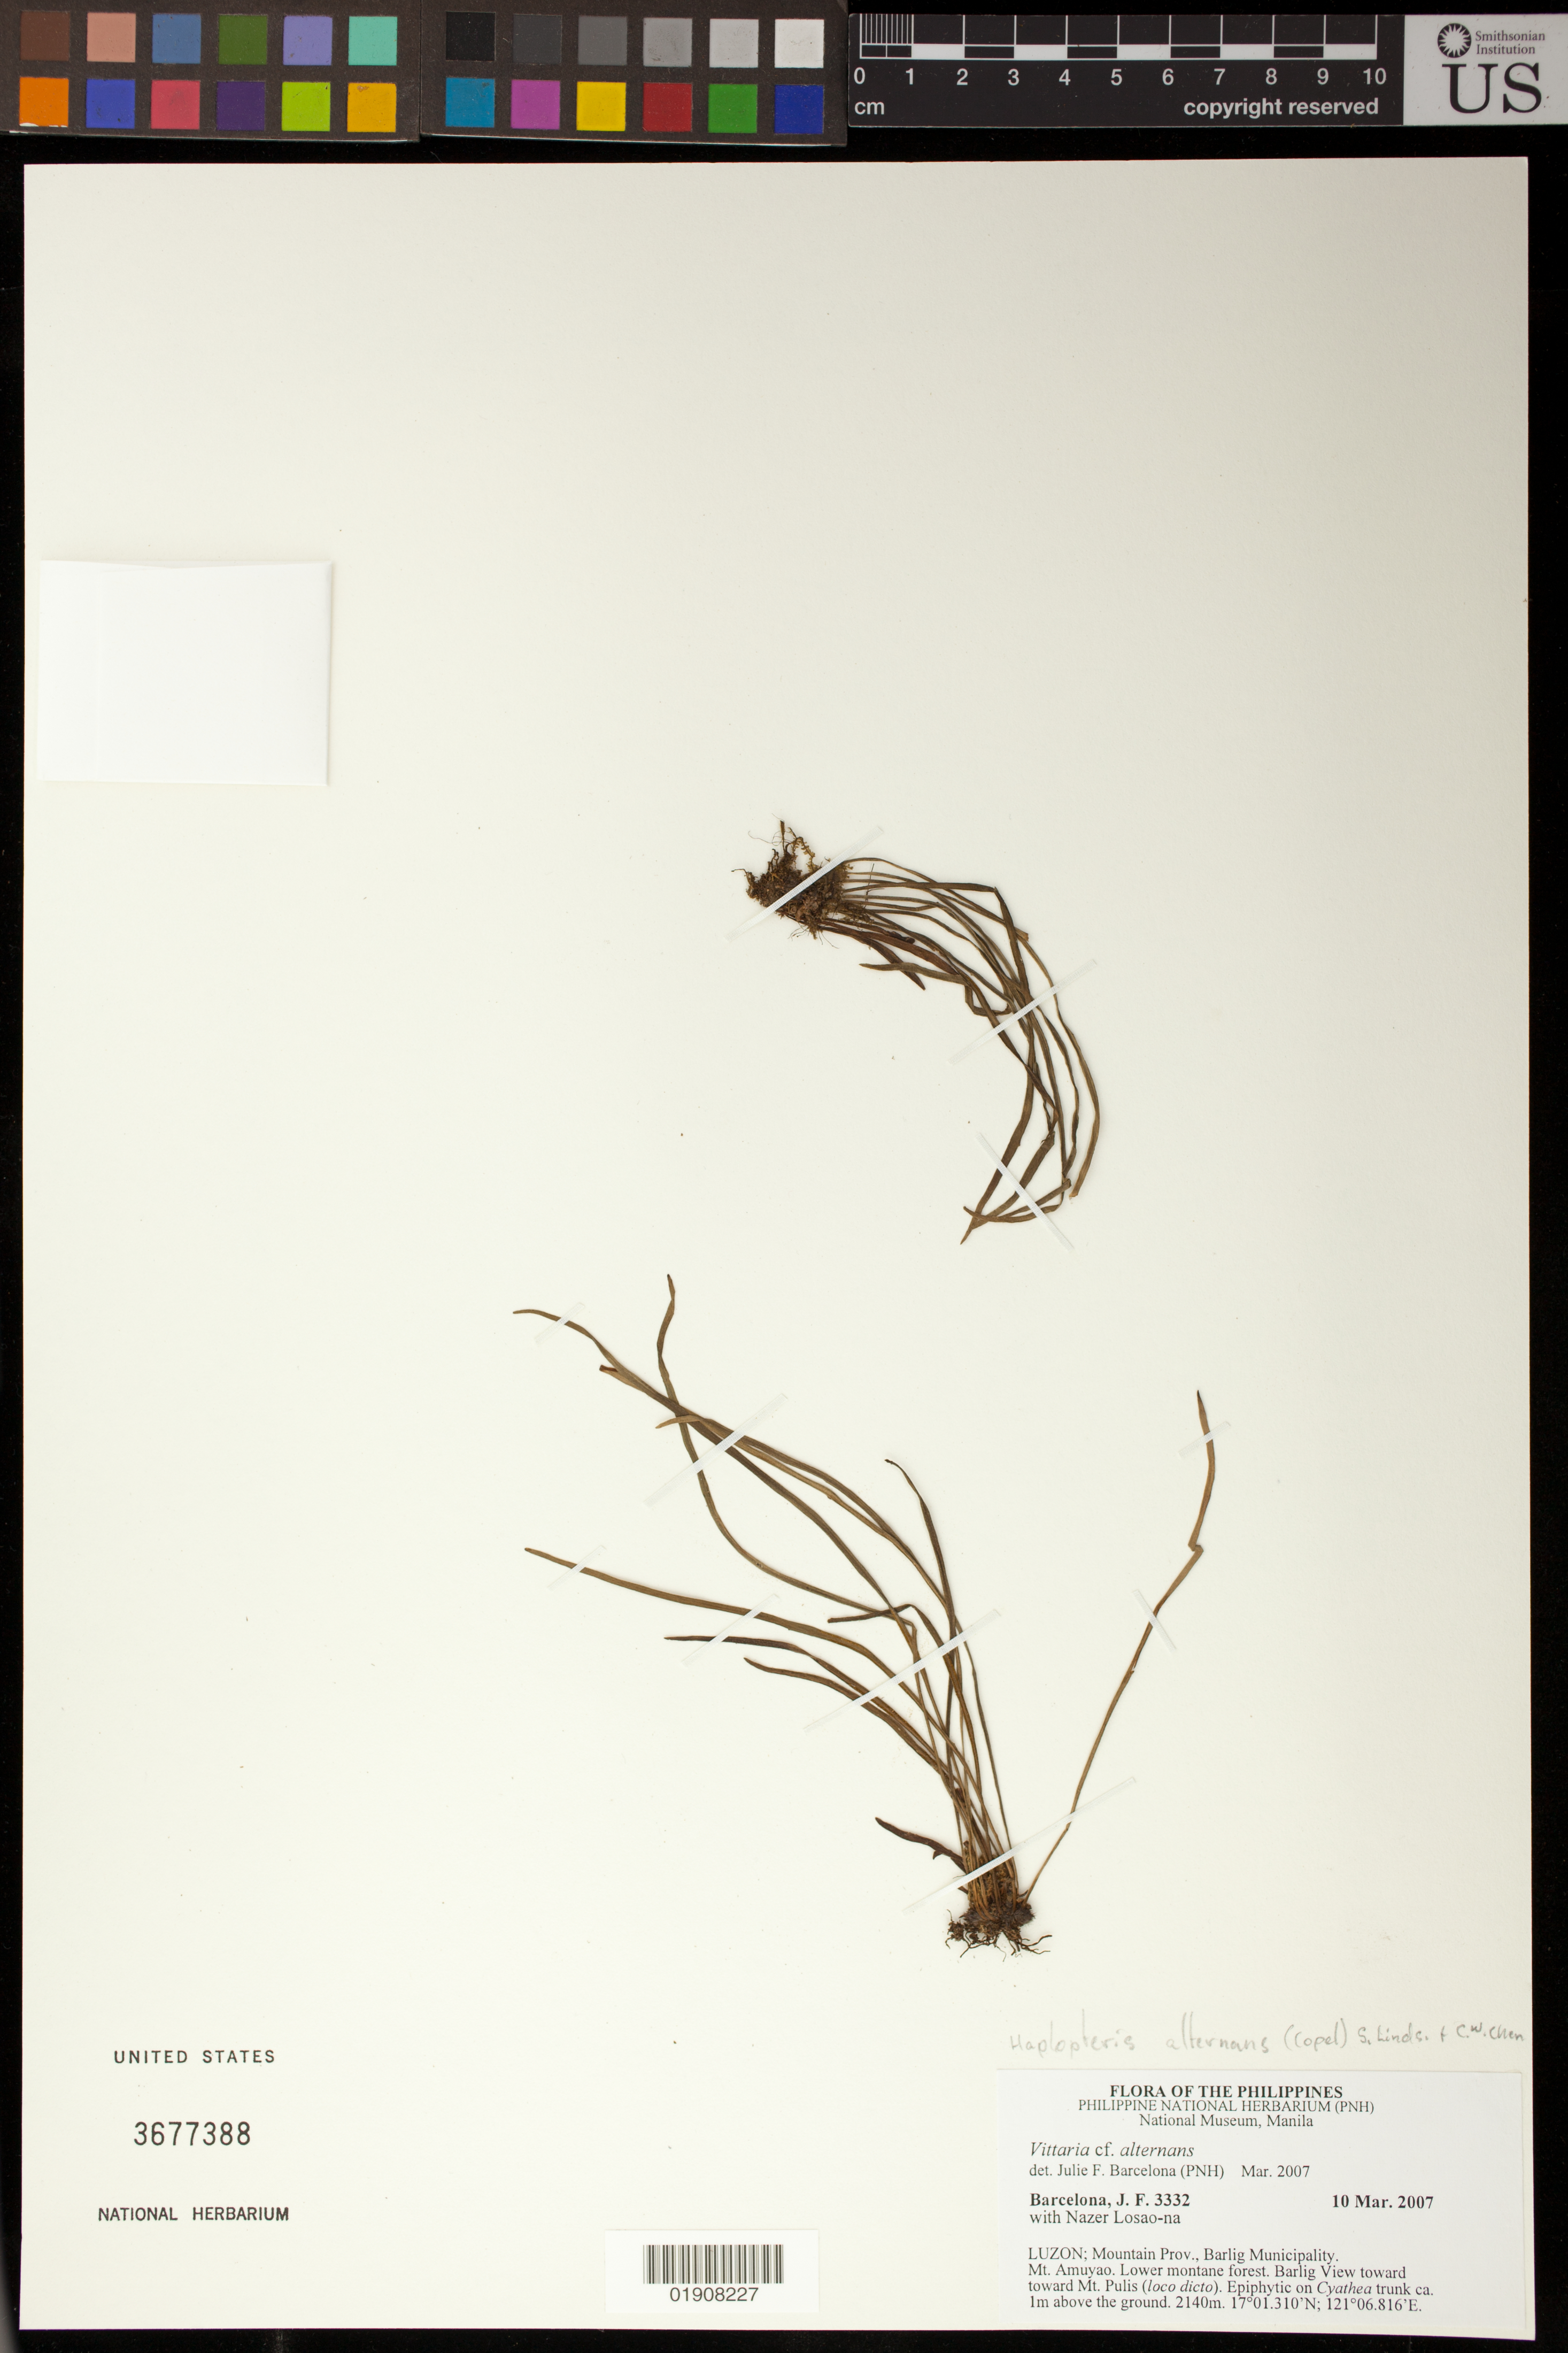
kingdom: Plantae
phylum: Tracheophyta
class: Polypodiopsida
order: Polypodiales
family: Pteridaceae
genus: Haplopteris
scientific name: Haplopteris alternans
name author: (Copel.) S. Linds. & W.C. Chen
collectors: J. F. Barcelona & N. Losao-na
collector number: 3332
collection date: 2007-03-10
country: Philippines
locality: Luzon; Mountain prov., Barlig Municipality, Mt. Amuyao, Lower Montane forest, Barlig View toward toward Mt. Pulis (loc. dic)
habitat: Lower montane forest.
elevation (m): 2140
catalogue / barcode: US 3677388